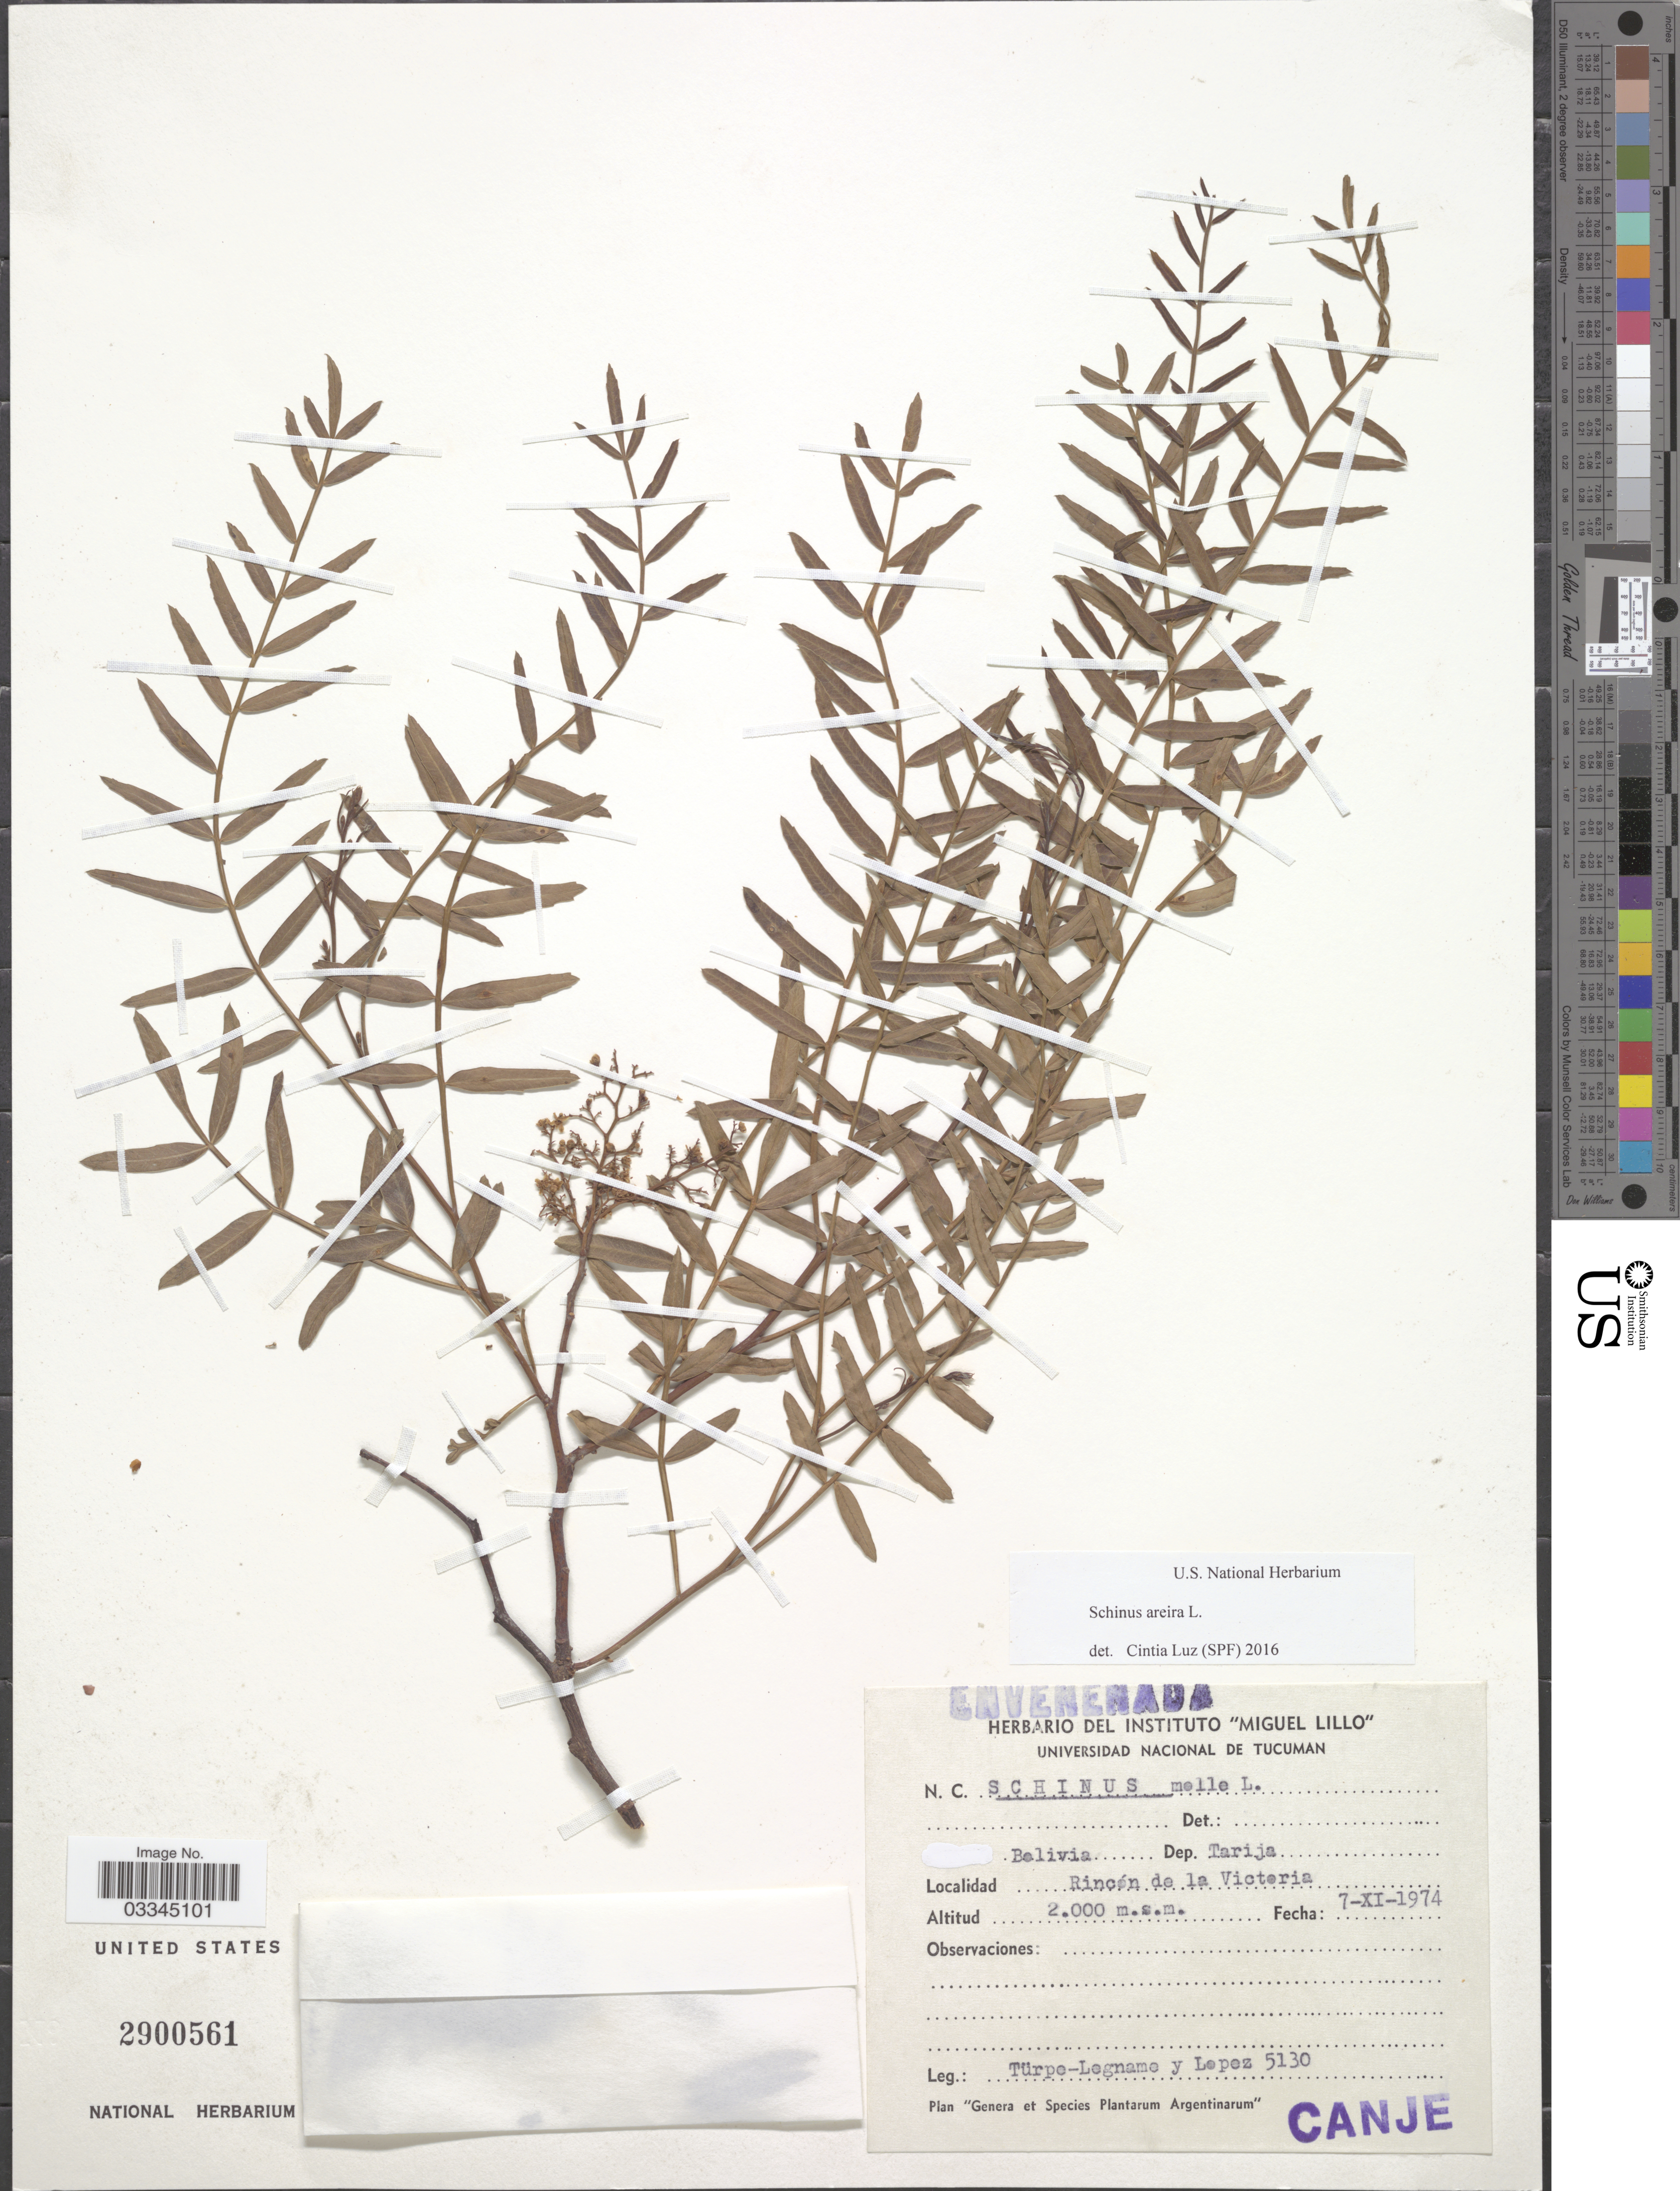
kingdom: Plantae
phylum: Tracheophyta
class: Magnoliopsida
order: Sapindales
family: Anacardiaceae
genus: Schinus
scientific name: Schinus areira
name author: L.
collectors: Türpe-Legname & Lopez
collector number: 5130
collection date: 1974-11-07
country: Bolivia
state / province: Tarija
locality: Dep. Tarija, Rincón de la Victoria.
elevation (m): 2000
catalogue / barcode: US 2900561